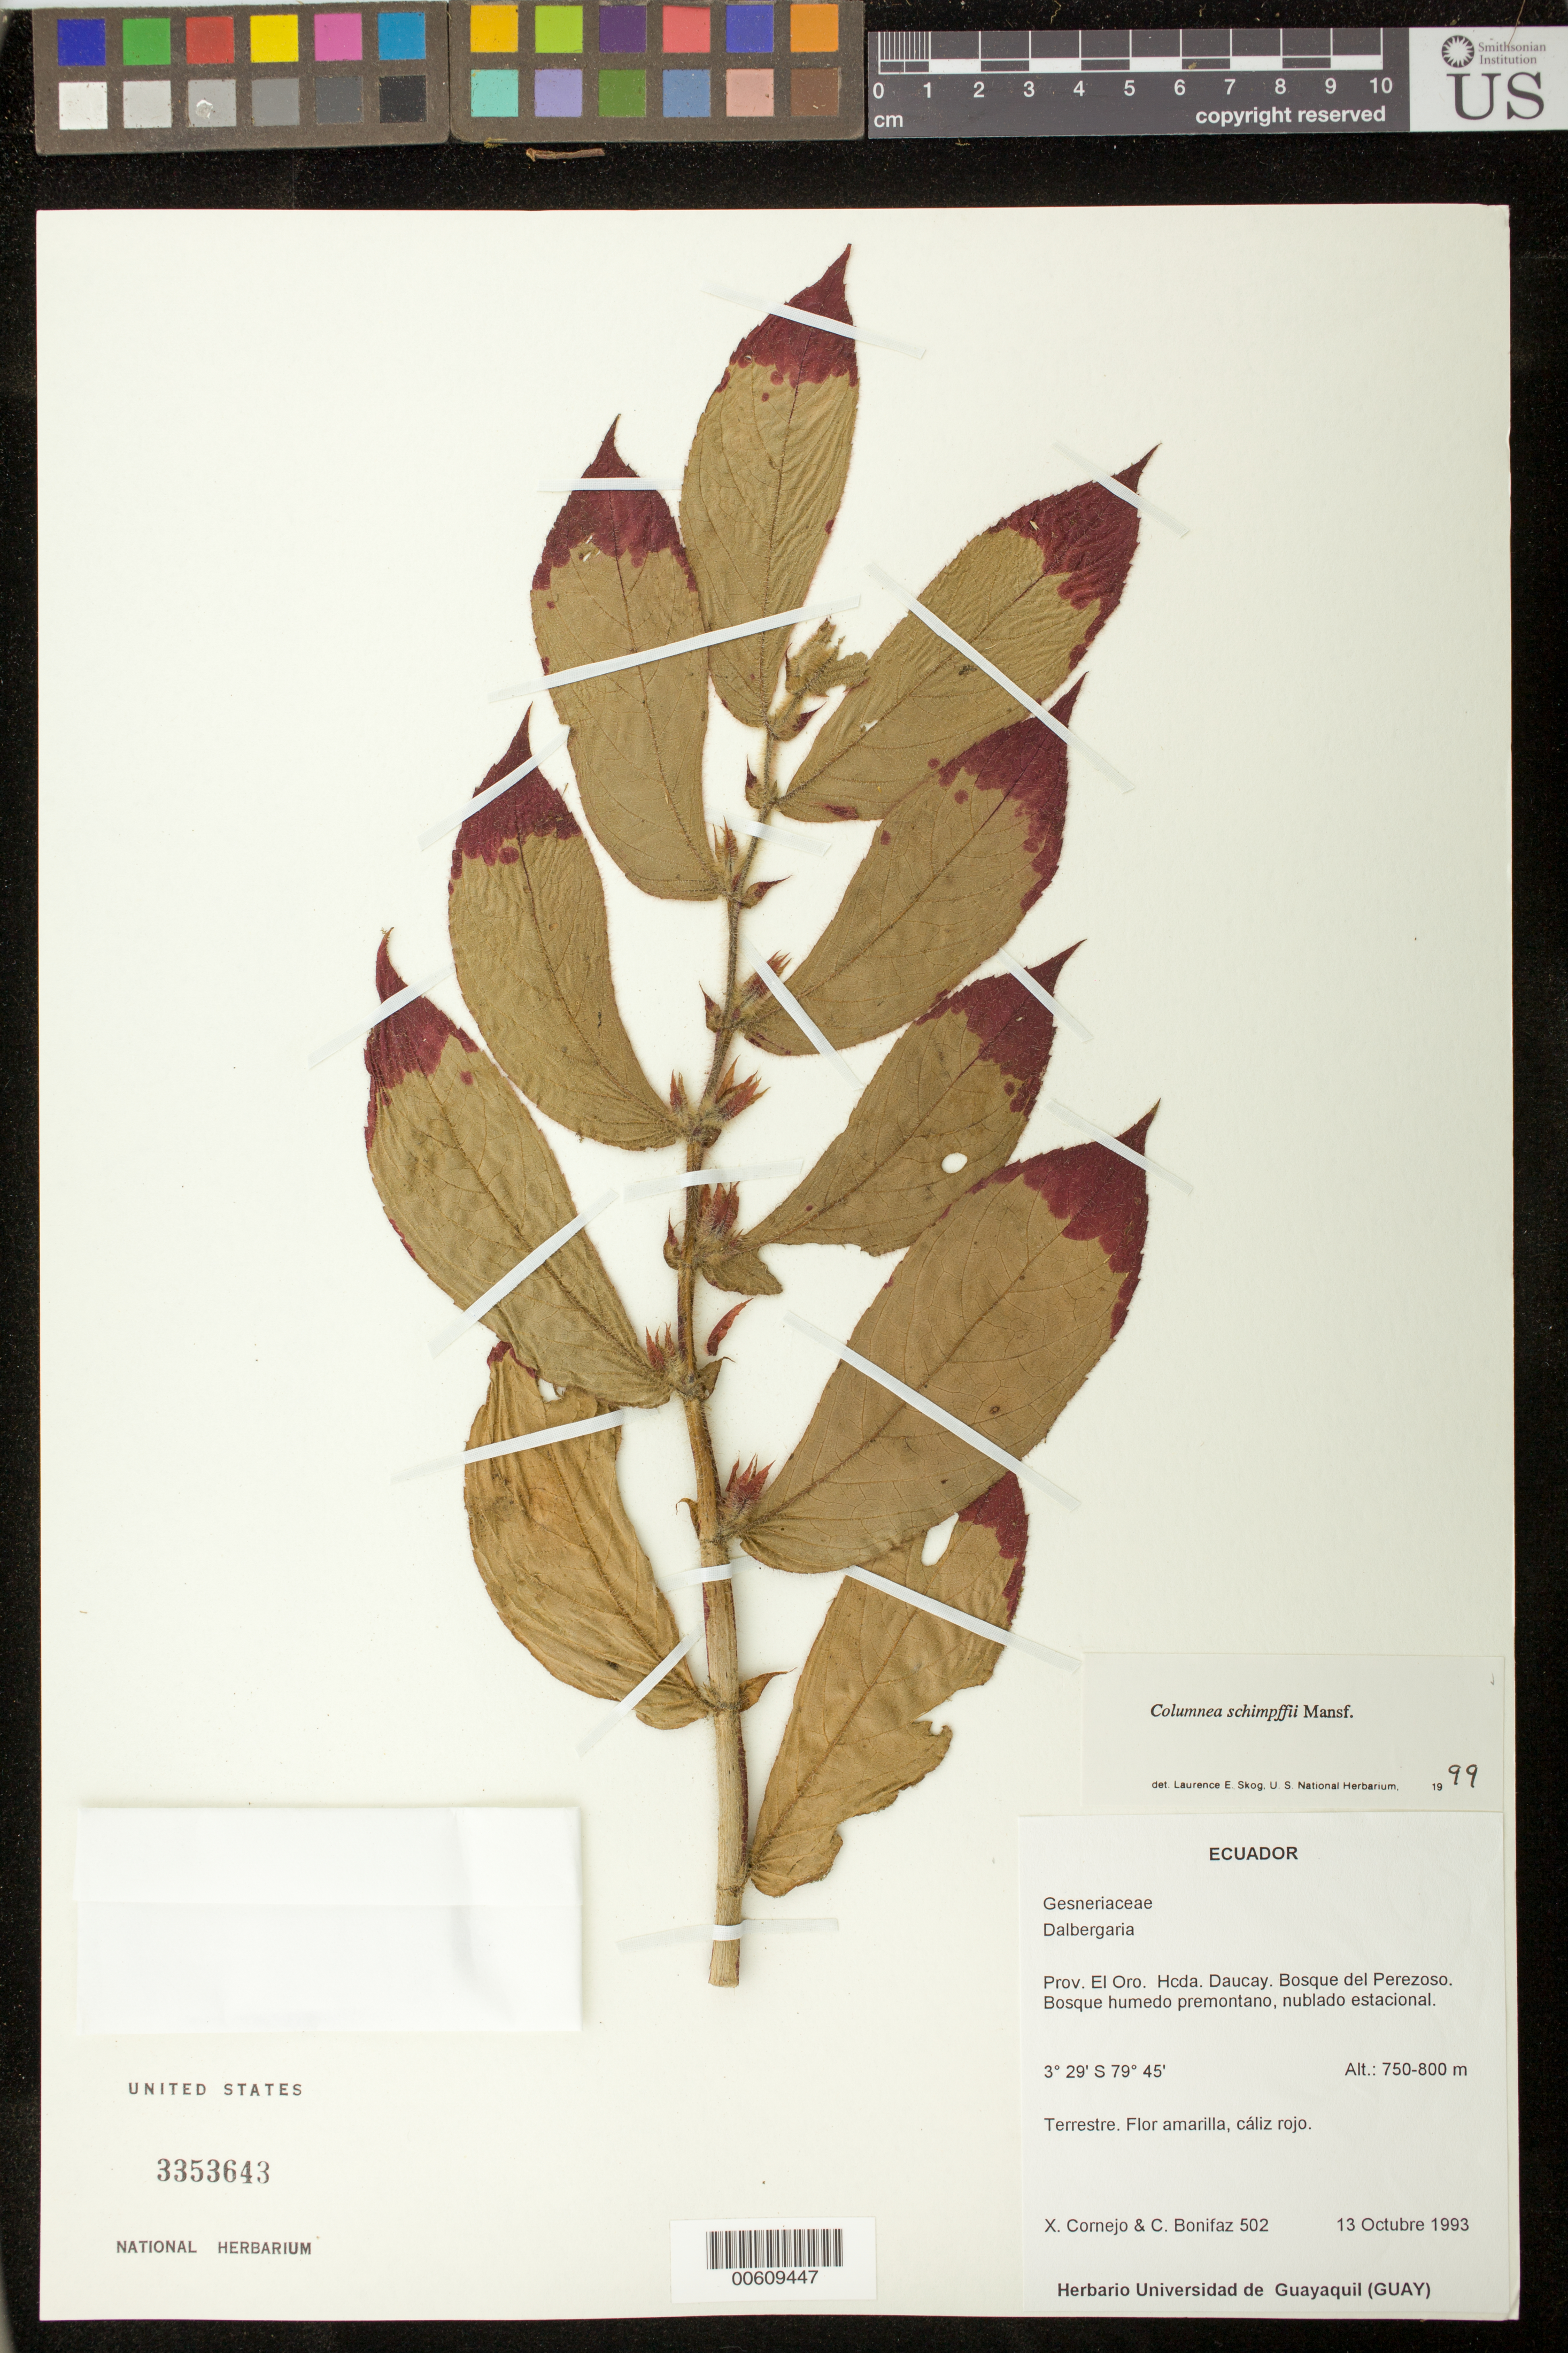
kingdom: Plantae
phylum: Tracheophyta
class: Magnoliopsida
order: Lamiales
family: Gesneriaceae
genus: Columnea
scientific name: Columnea schimpffii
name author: Mansf.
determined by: Clark, J. L., (SEL), The Marie Selby Botanical Garden (UNITED STATES)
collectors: X. F. Cornejo & C. Bonifaz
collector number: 502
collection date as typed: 13 Oct 1993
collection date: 1993-10-13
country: Ecuador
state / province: El Oro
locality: Hcda. Daucay, Bosque del Perezoso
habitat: Bosque humedo premontano, nublado estacional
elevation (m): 750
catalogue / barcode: US 3353643